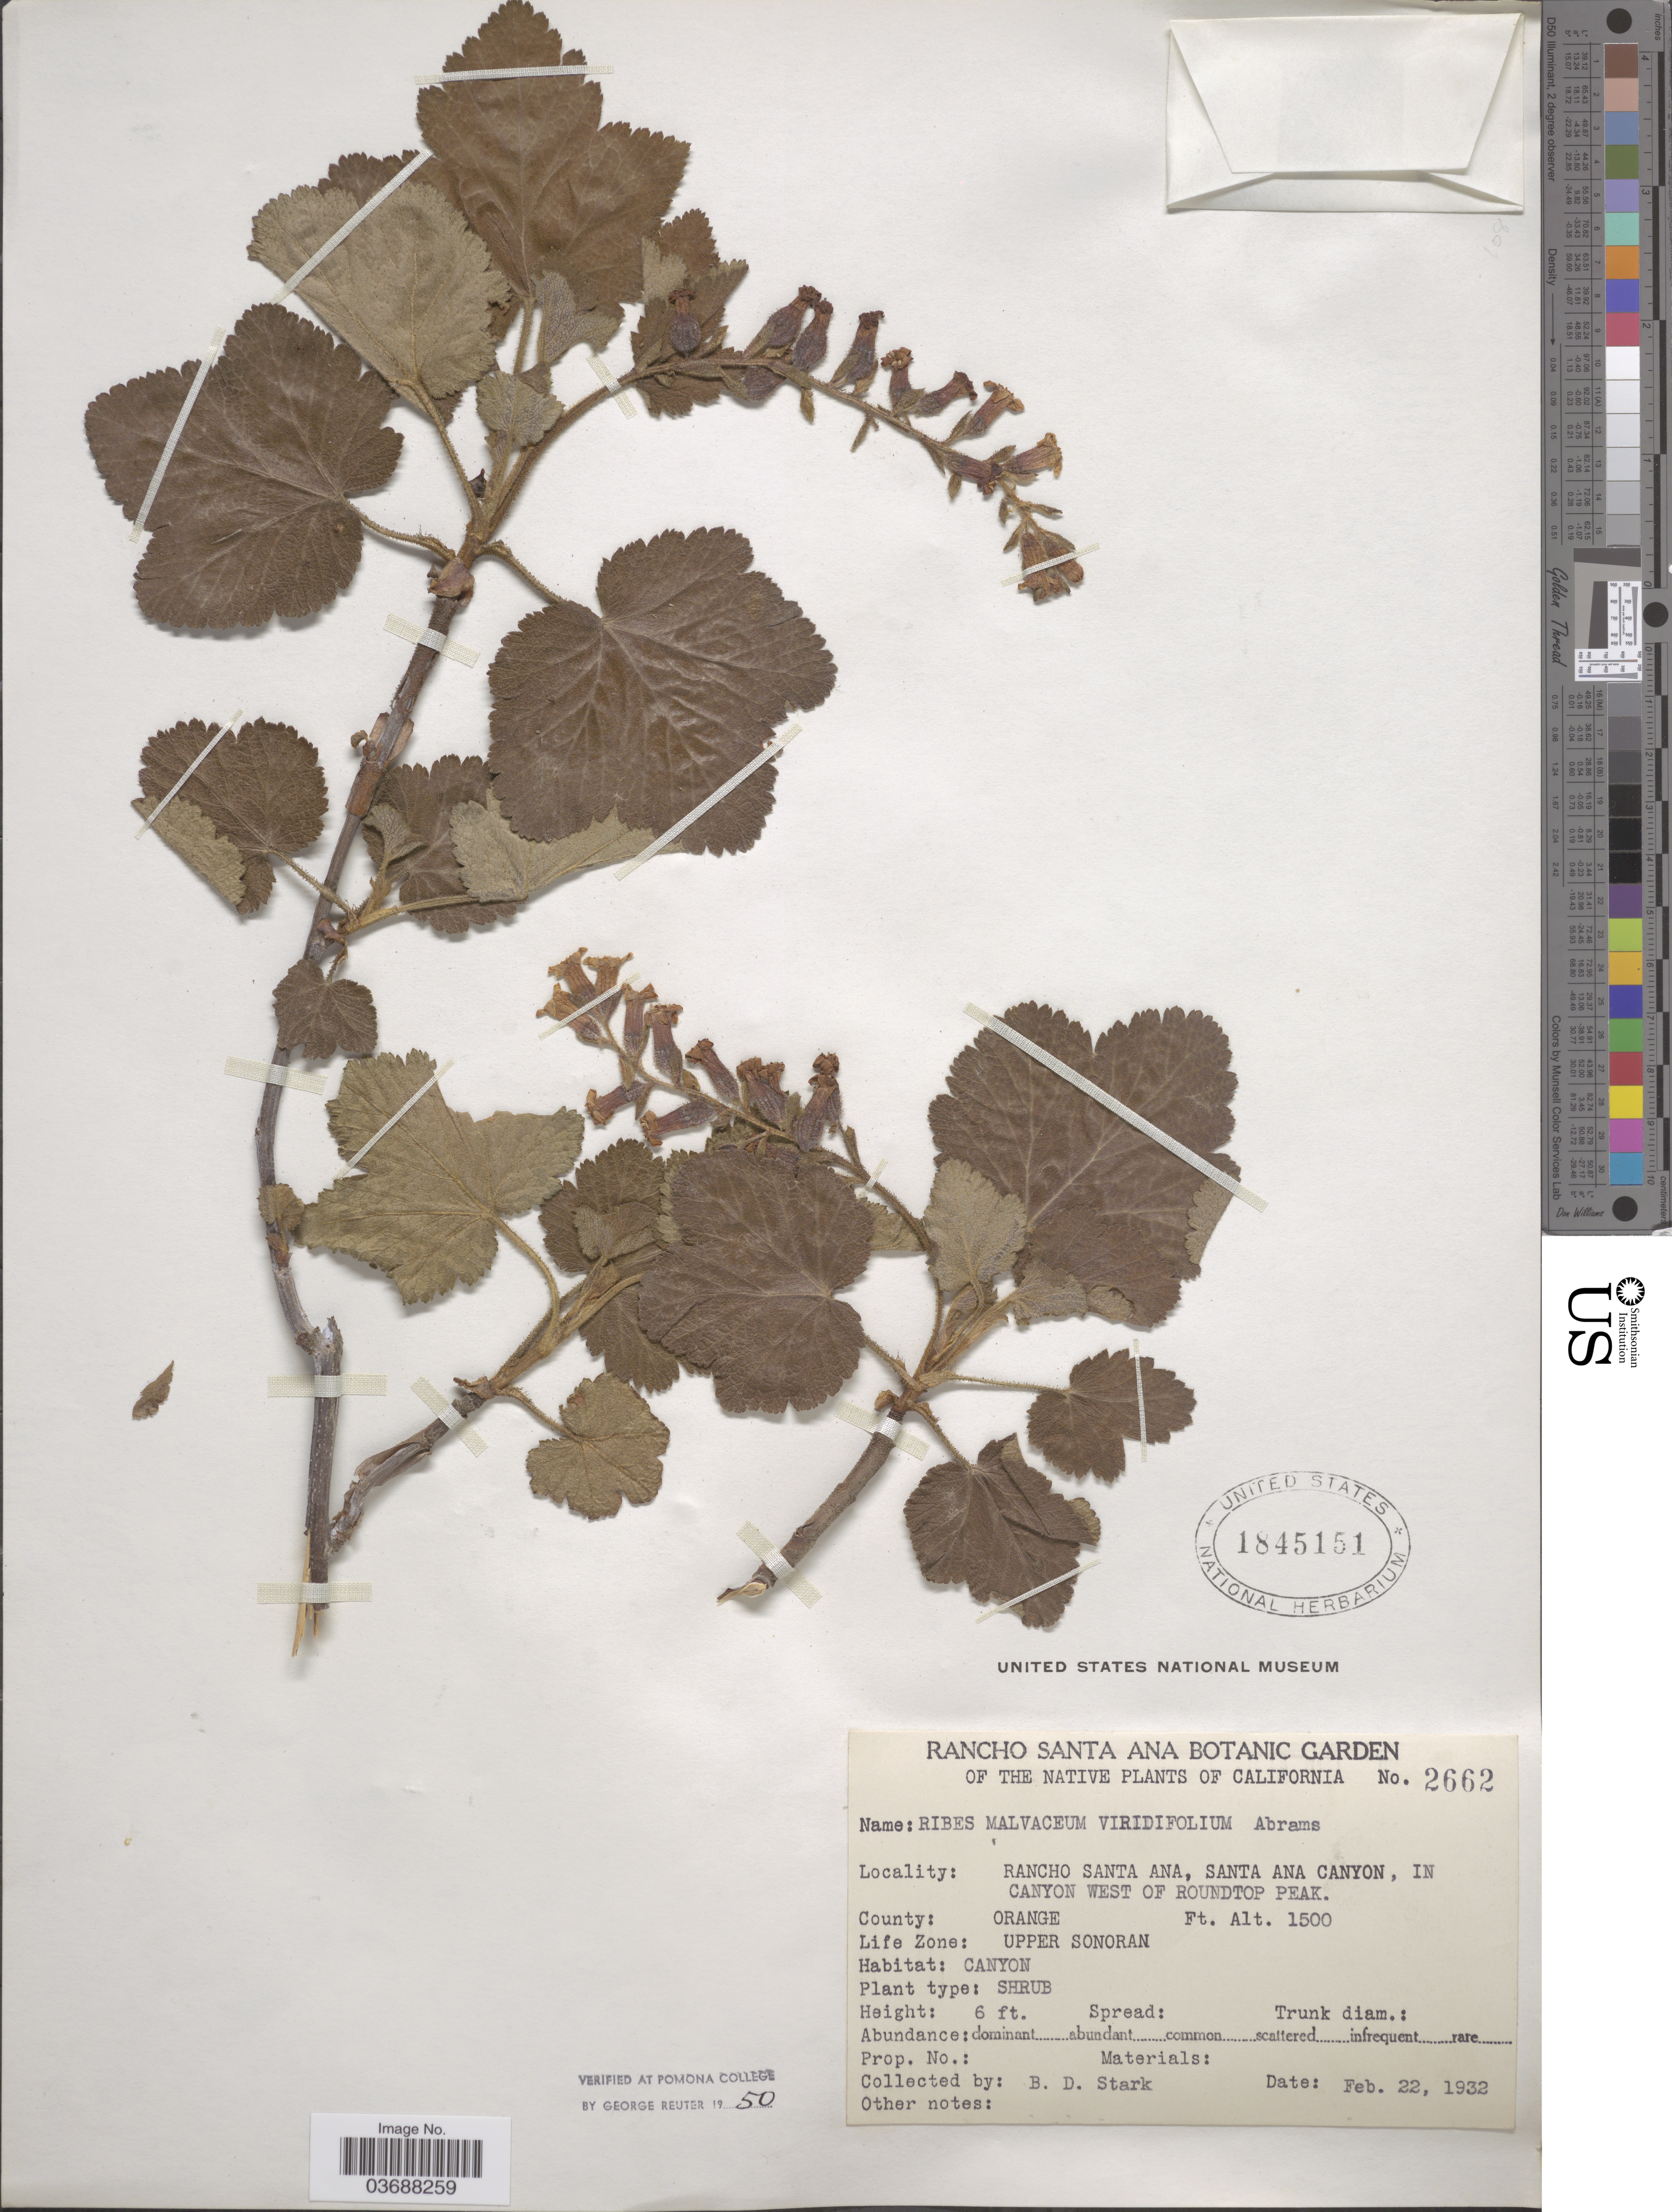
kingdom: Plantae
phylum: Tracheophyta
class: Magnoliopsida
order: Saxifragales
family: Grossulariaceae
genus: Ribes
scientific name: Ribes malvaceum var. viridifolium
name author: Abrams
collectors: B. Stark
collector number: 2662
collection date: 1932-02-22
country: United States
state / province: California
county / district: Orange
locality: Rancho Santa Ana, Santa Ana Canyon, in Canyon West of Roundtop Peak. County: Orange. Life Zone: Upper Sonoran.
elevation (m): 457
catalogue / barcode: US 1845151